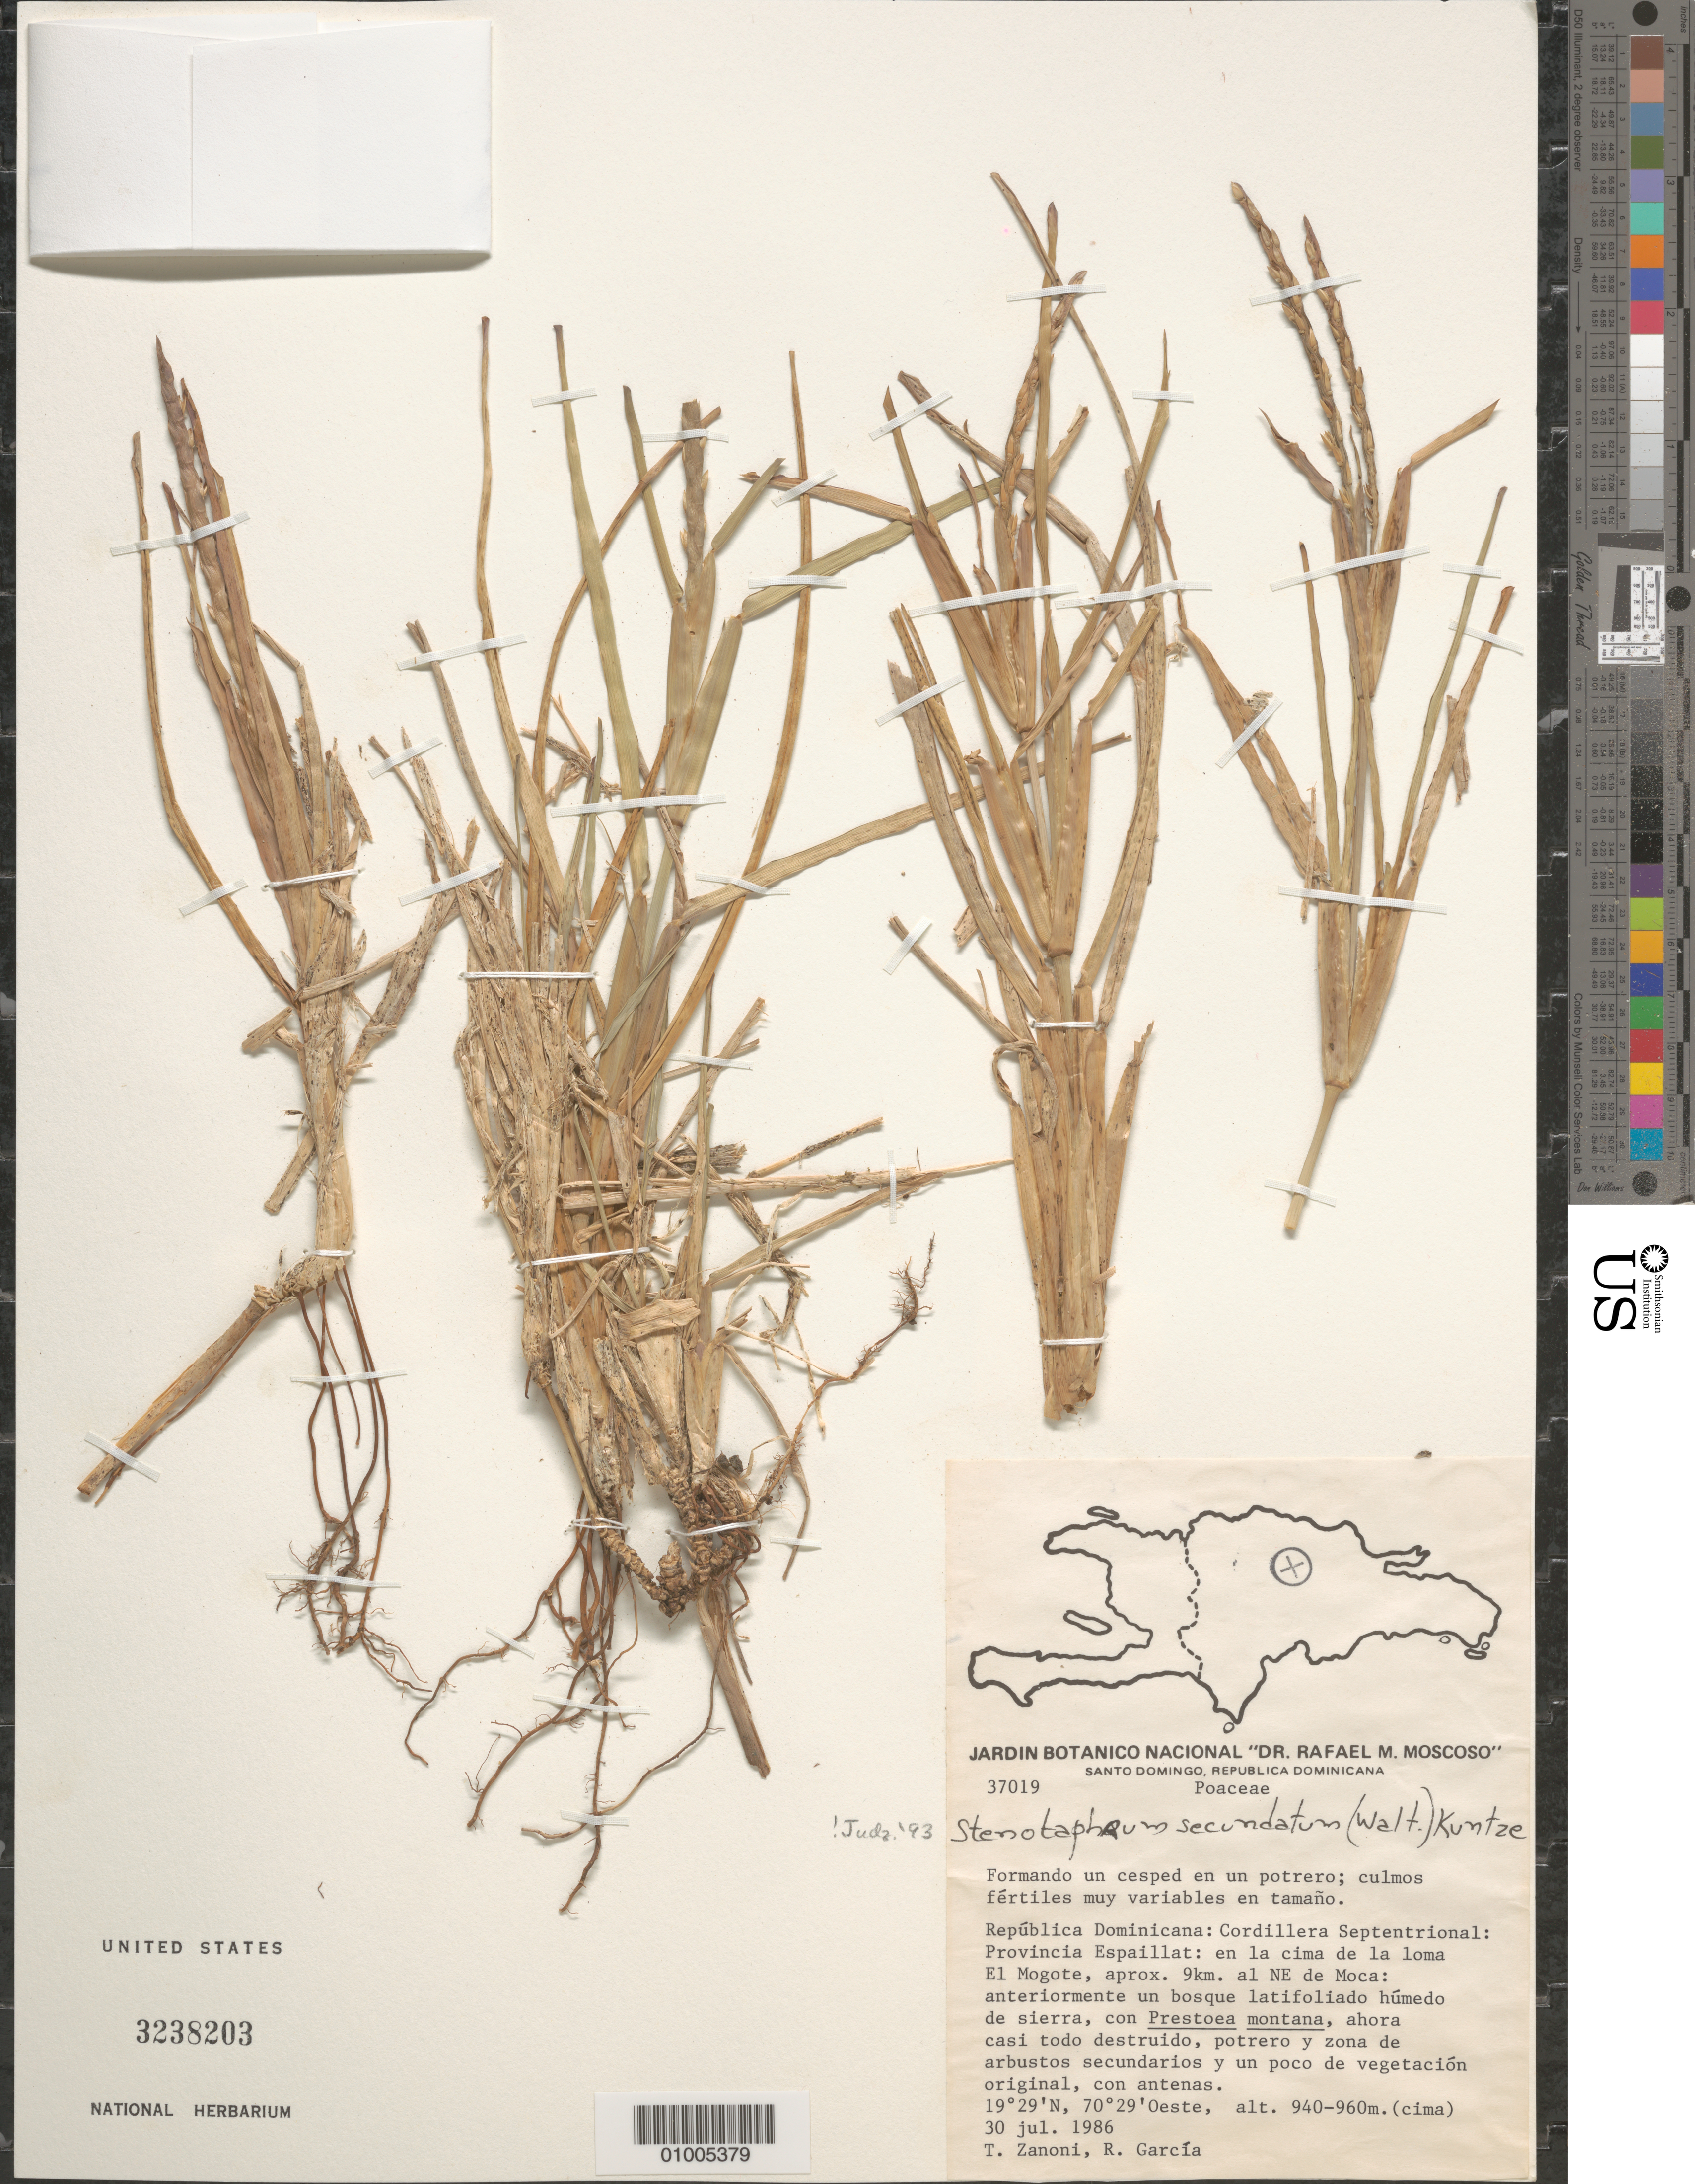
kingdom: Plantae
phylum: Tracheophyta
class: Liliopsida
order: Poales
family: Poaceae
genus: Stenotaphrum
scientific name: Stenotaphrum secundatum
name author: (Walter) Kuntze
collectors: T. A. Zanoni & R. G. García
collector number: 37019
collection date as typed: Dec 1986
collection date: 1986-12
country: Dominican Republic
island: Hispaniola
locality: Santo Domingo. Cordillera Septentrional: Provincia Espaillat: en la cima de la loma El Mogote, aprox. 9km. al NE de Moca: anteriormente un bosque latifoliado humedo de sierra, con Prestoea montana.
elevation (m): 940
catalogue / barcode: US 3238203